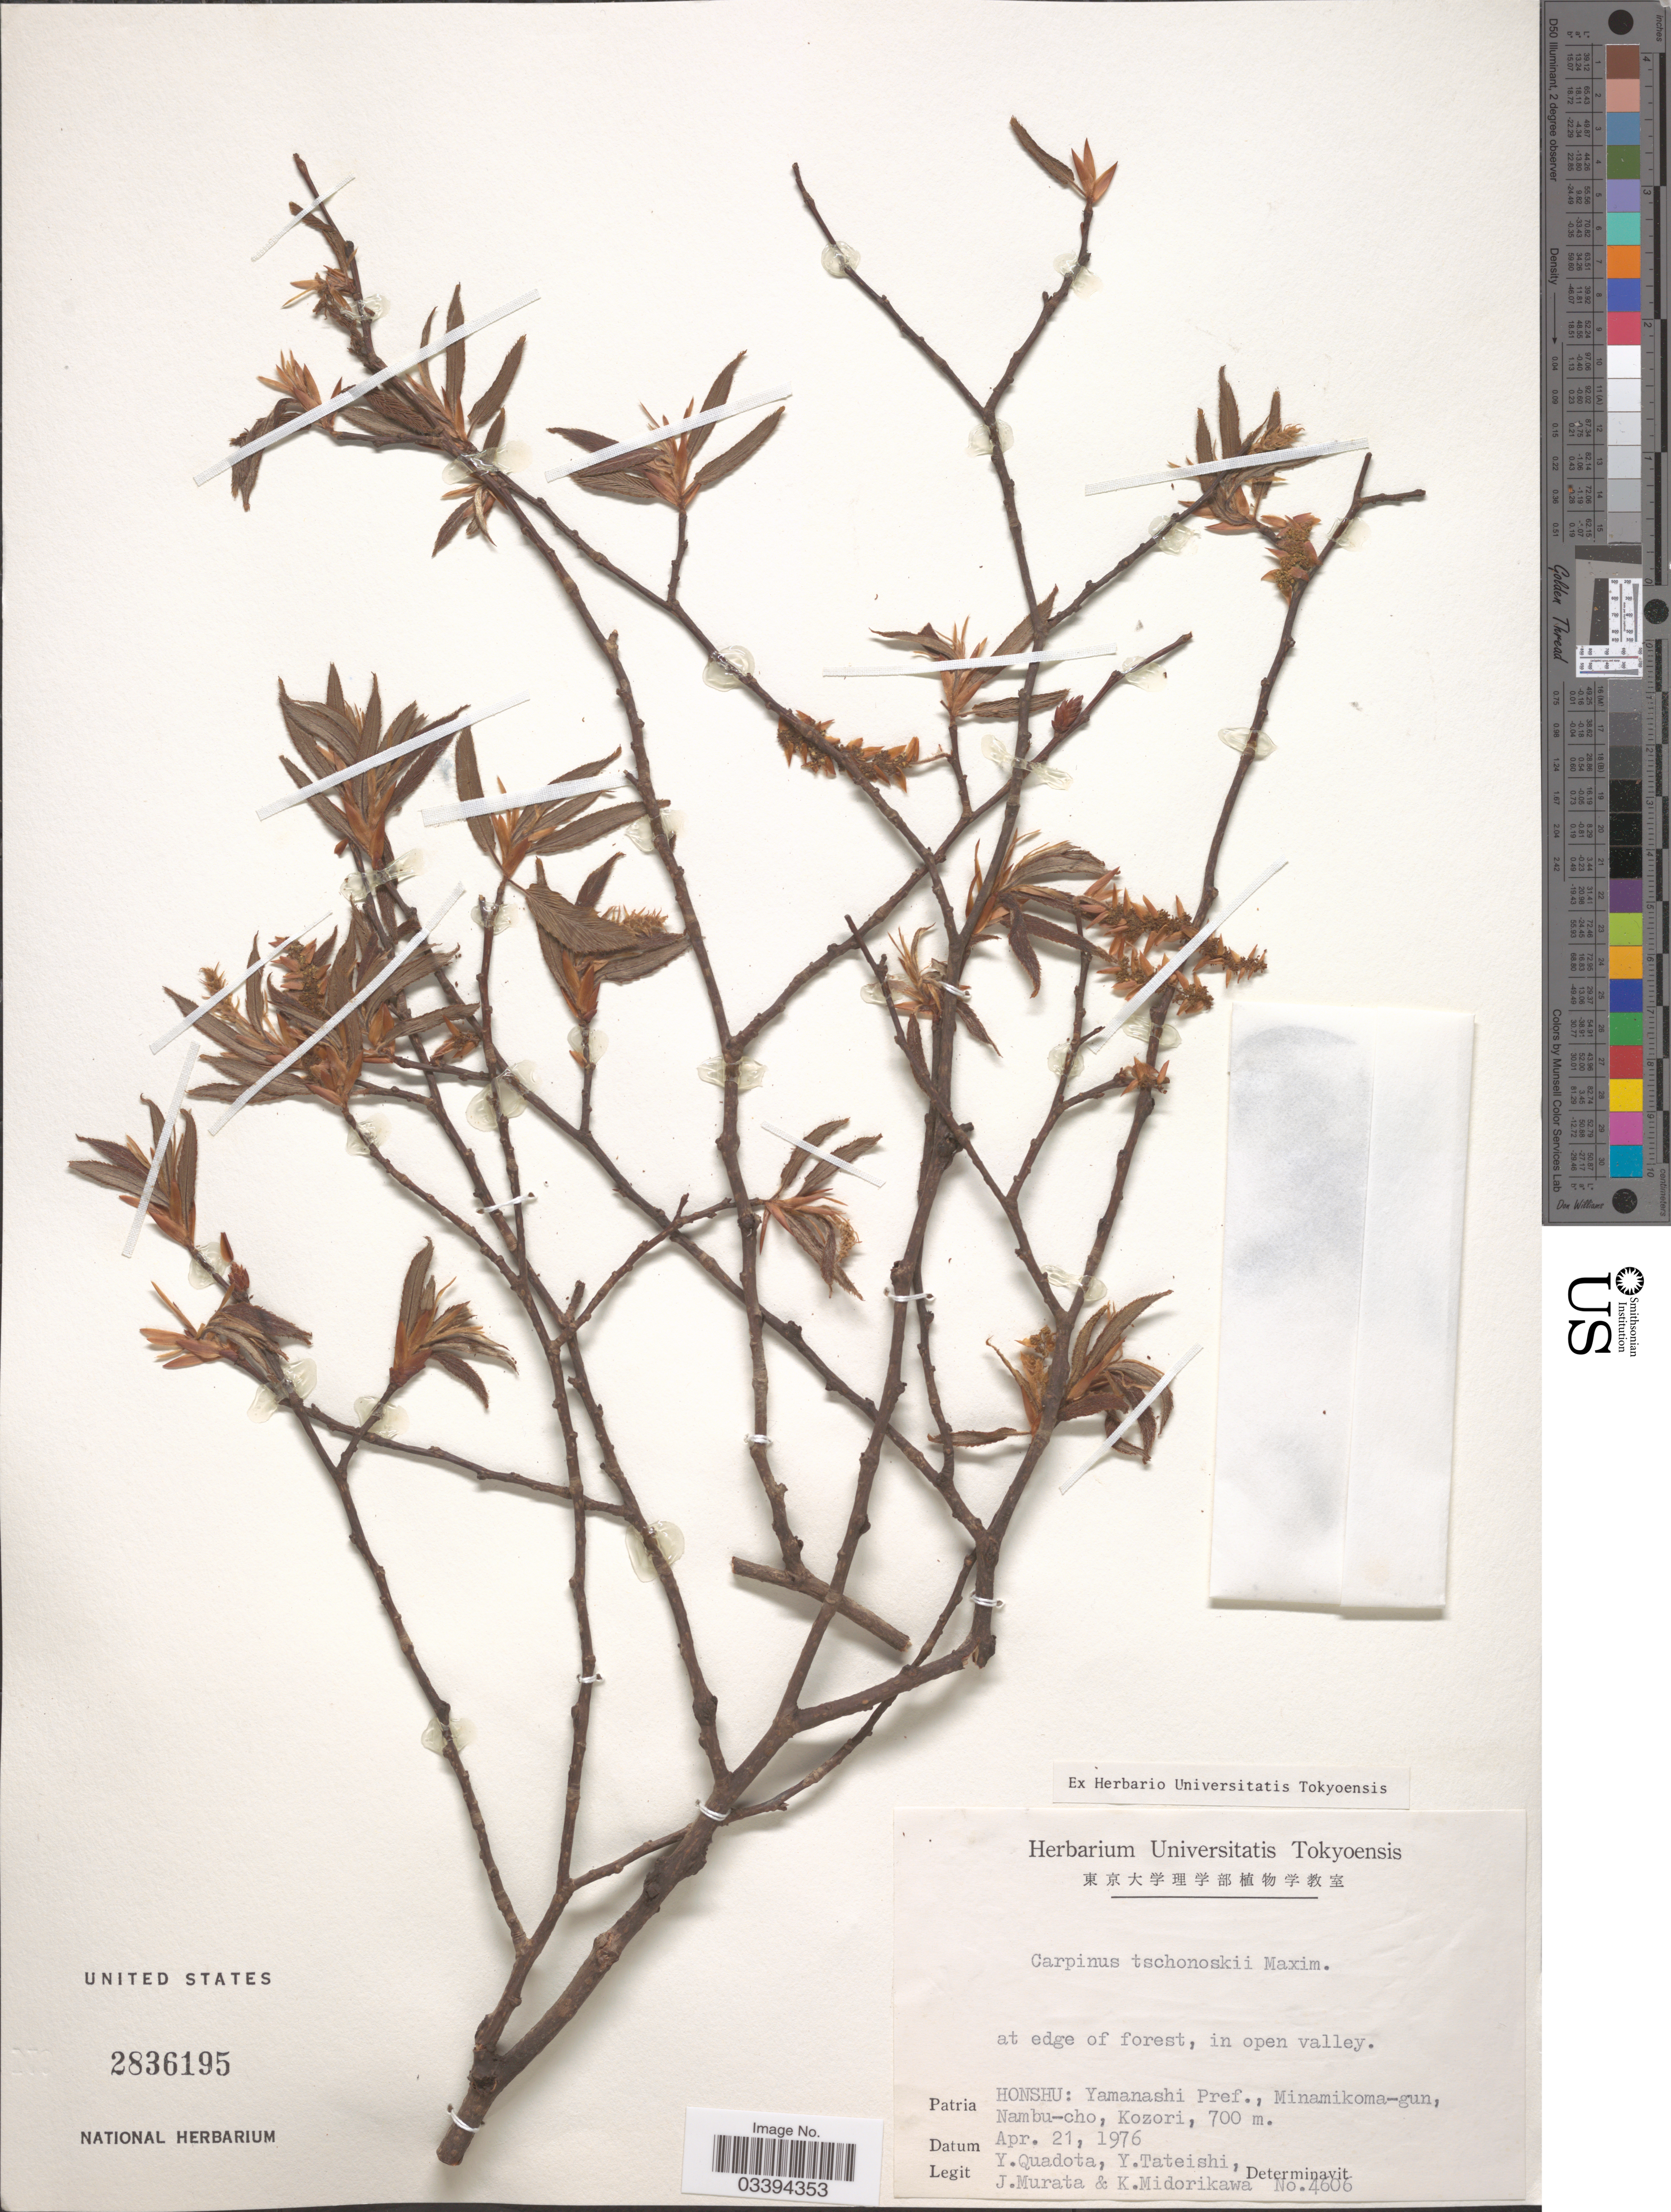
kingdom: Plantae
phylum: Tracheophyta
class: Magnoliopsida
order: Fagales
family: Betulaceae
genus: Carpinus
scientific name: Carpinus tschonoskii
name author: Maxim.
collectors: Y. Quadota, Y. Tateishi, J. Murata & K. Midorikawa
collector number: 4606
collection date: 1976-04-21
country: Japan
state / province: Yamanasi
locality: Honshu: Yamanashi Pref., Minamikoma-gun, Nambu-cho, Kozori.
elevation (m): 700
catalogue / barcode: US 2836195